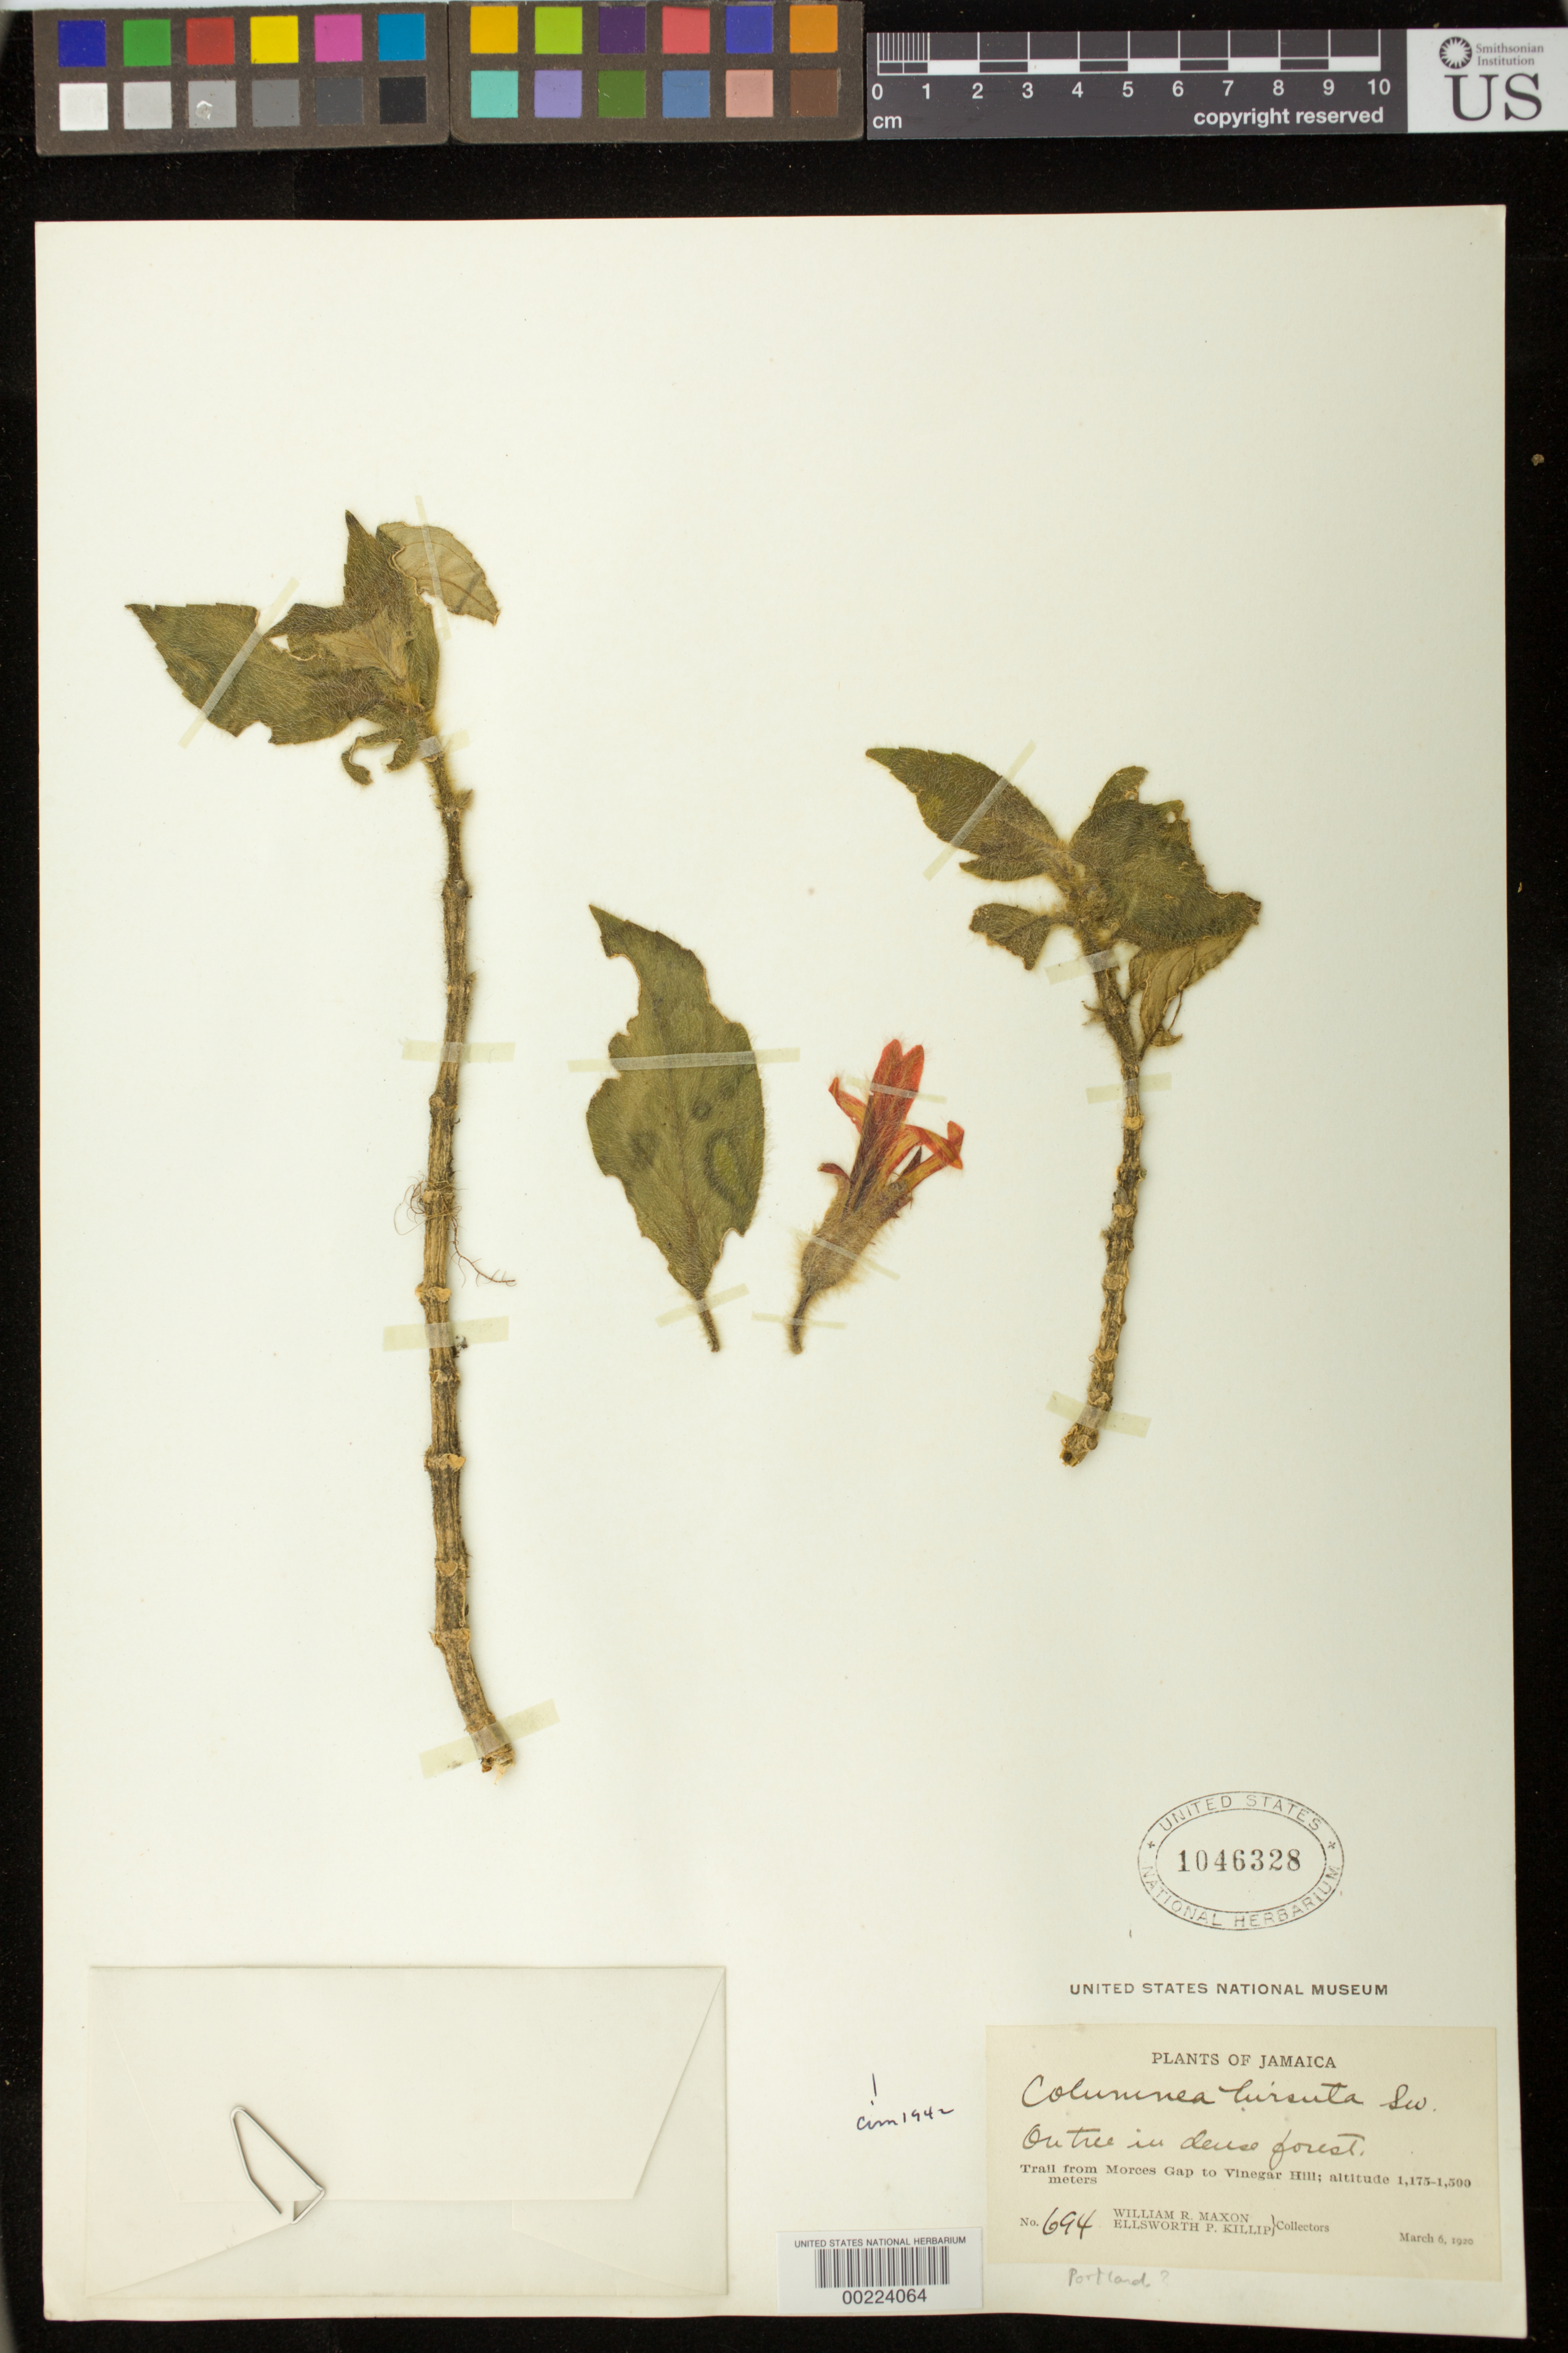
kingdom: Plantae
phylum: Tracheophyta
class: Magnoliopsida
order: Lamiales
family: Gesneriaceae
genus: Columnea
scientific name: Columnea hirsuta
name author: Sw.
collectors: W. R. Maxon & E. P. Killip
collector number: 694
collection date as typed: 06 Mar 1920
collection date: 1920-03-06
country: Jamaica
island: Jamaica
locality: Trail from Morces Gap to Vinegar Hill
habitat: In dense forest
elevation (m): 1175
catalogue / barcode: US 1046328